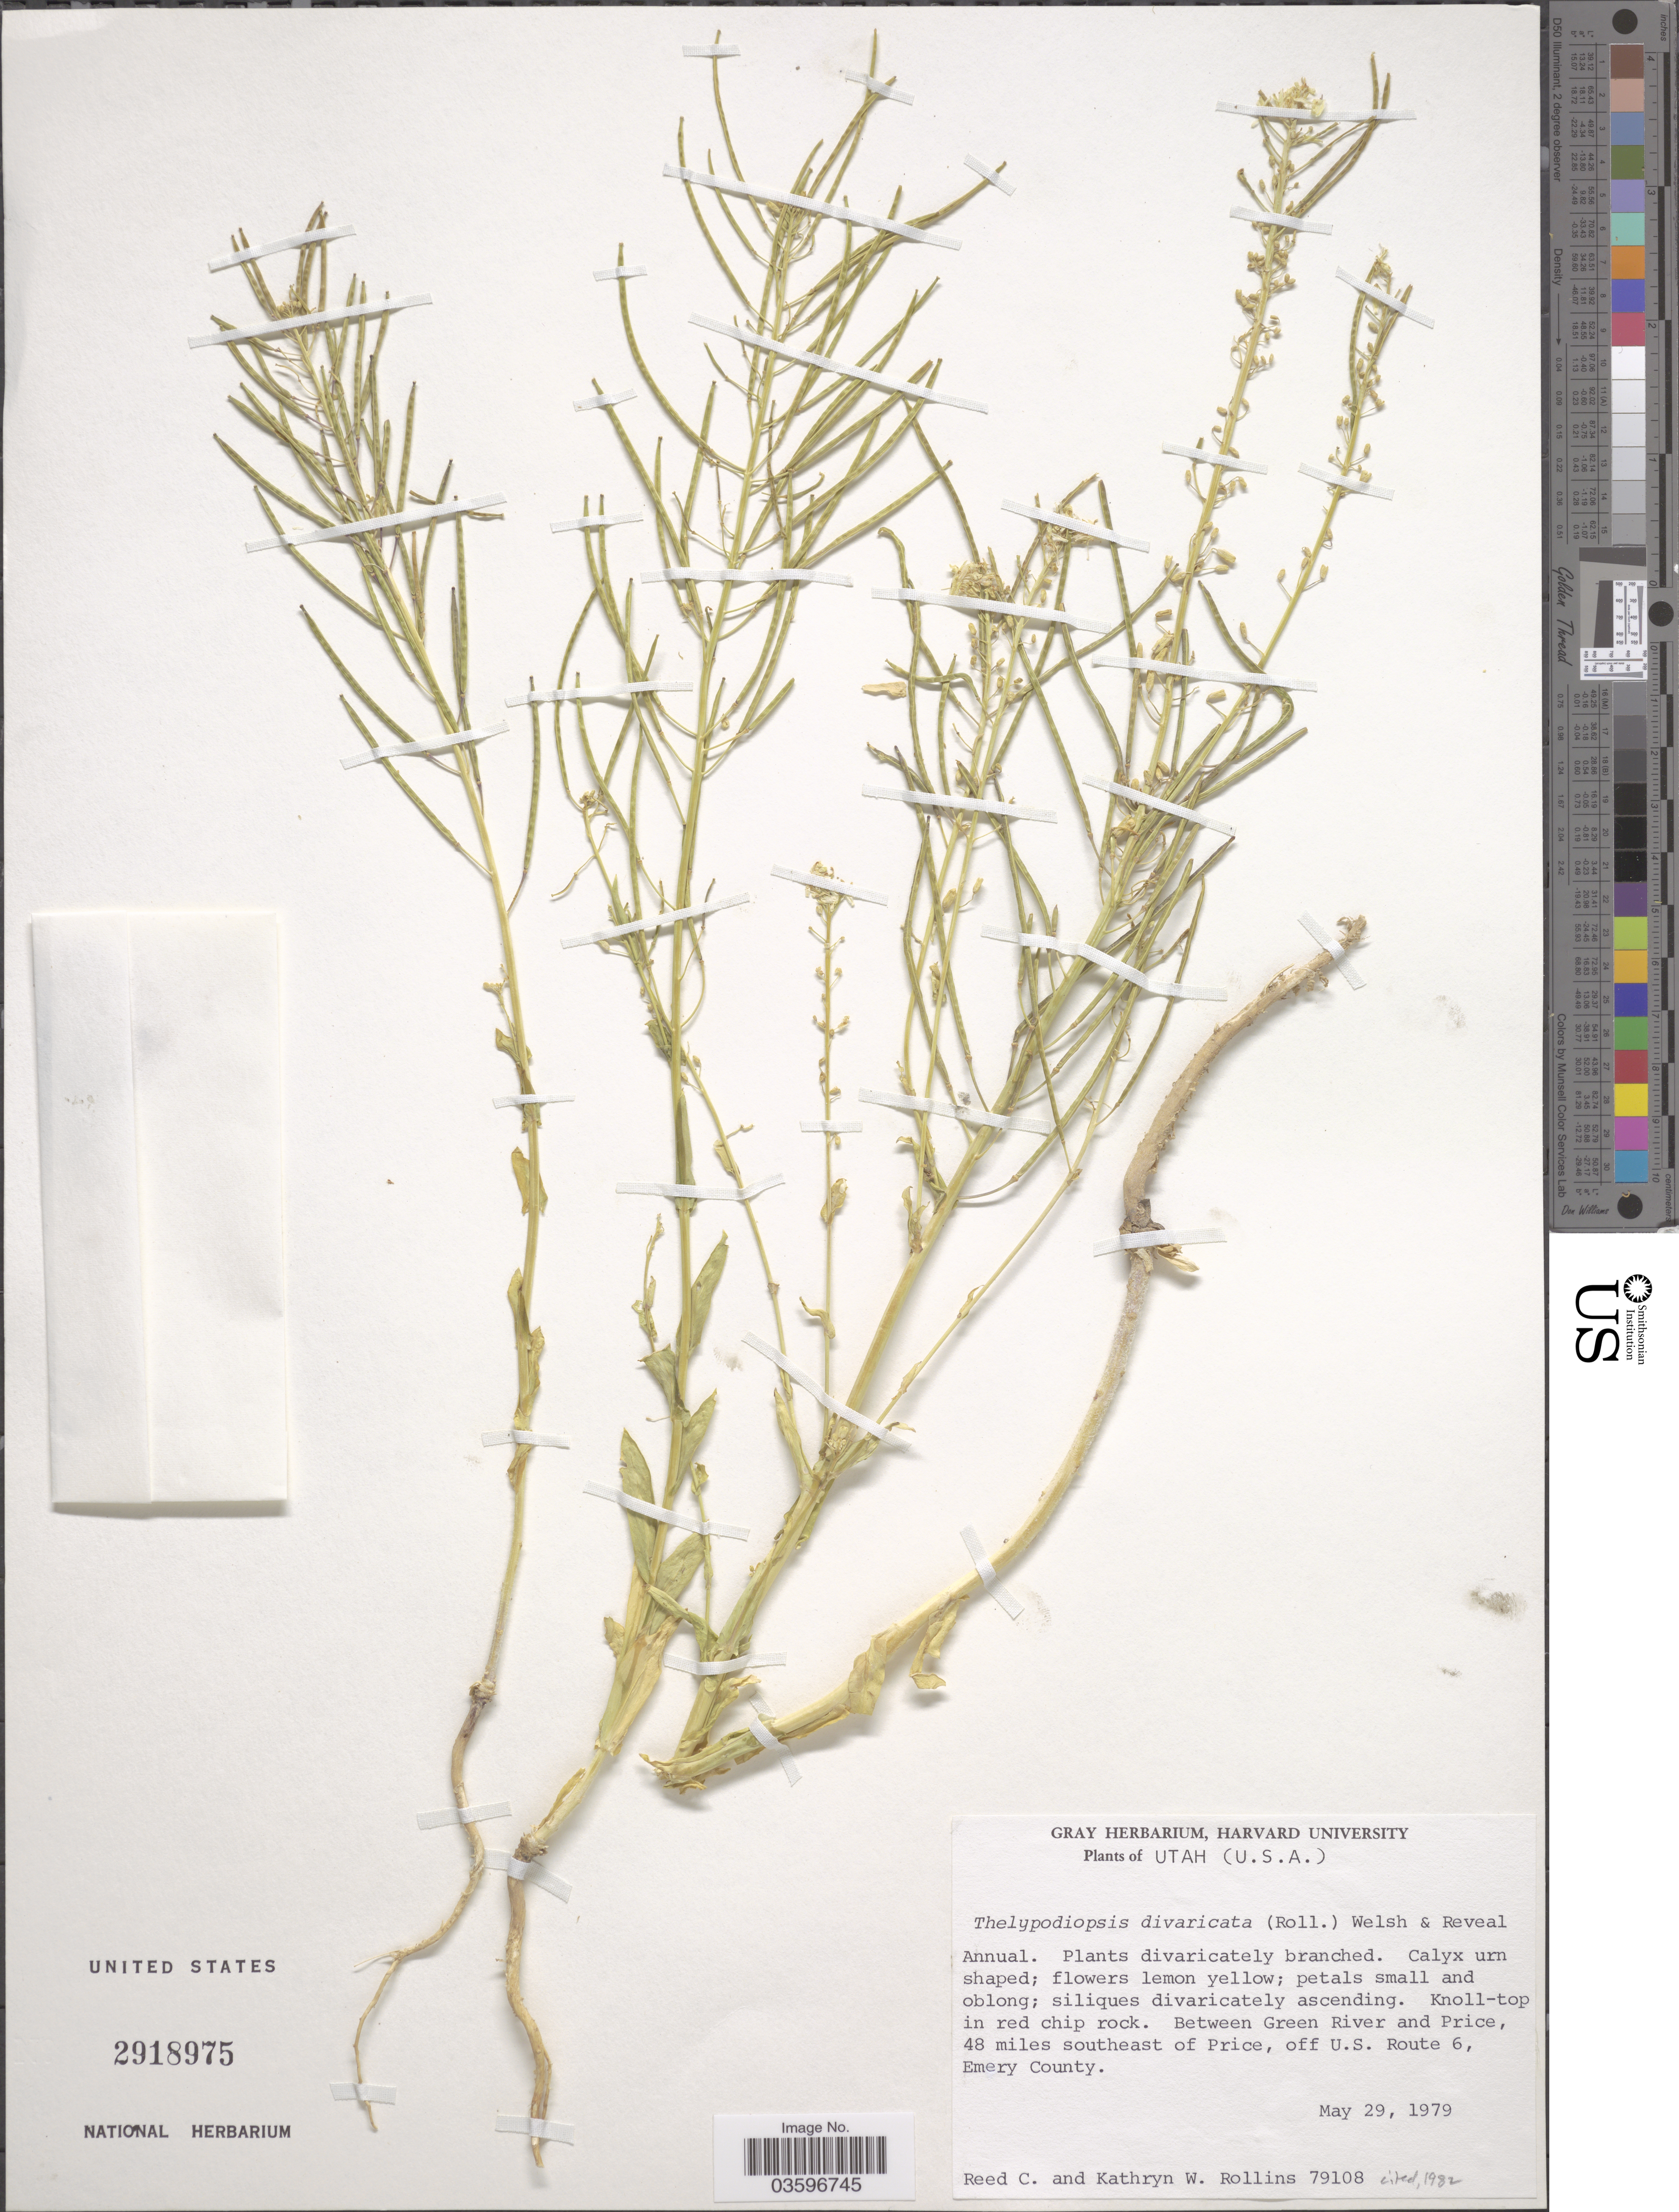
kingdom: Plantae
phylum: Tracheophyta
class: Magnoliopsida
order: Brassicales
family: Brassicaceae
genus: Thelypodiopsis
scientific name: Thelypodiopsis divaricata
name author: (Rollins) S.L. Welsh & Reveal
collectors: R. C. Rollins & K. W. Rollins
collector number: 79108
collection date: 1979-05-29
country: United States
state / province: Utah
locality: Between Green River and Price, 48 miles southeast of Price, off U.S. Route 6, Emery County.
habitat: knoll top in red chip rock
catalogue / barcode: US 2918975